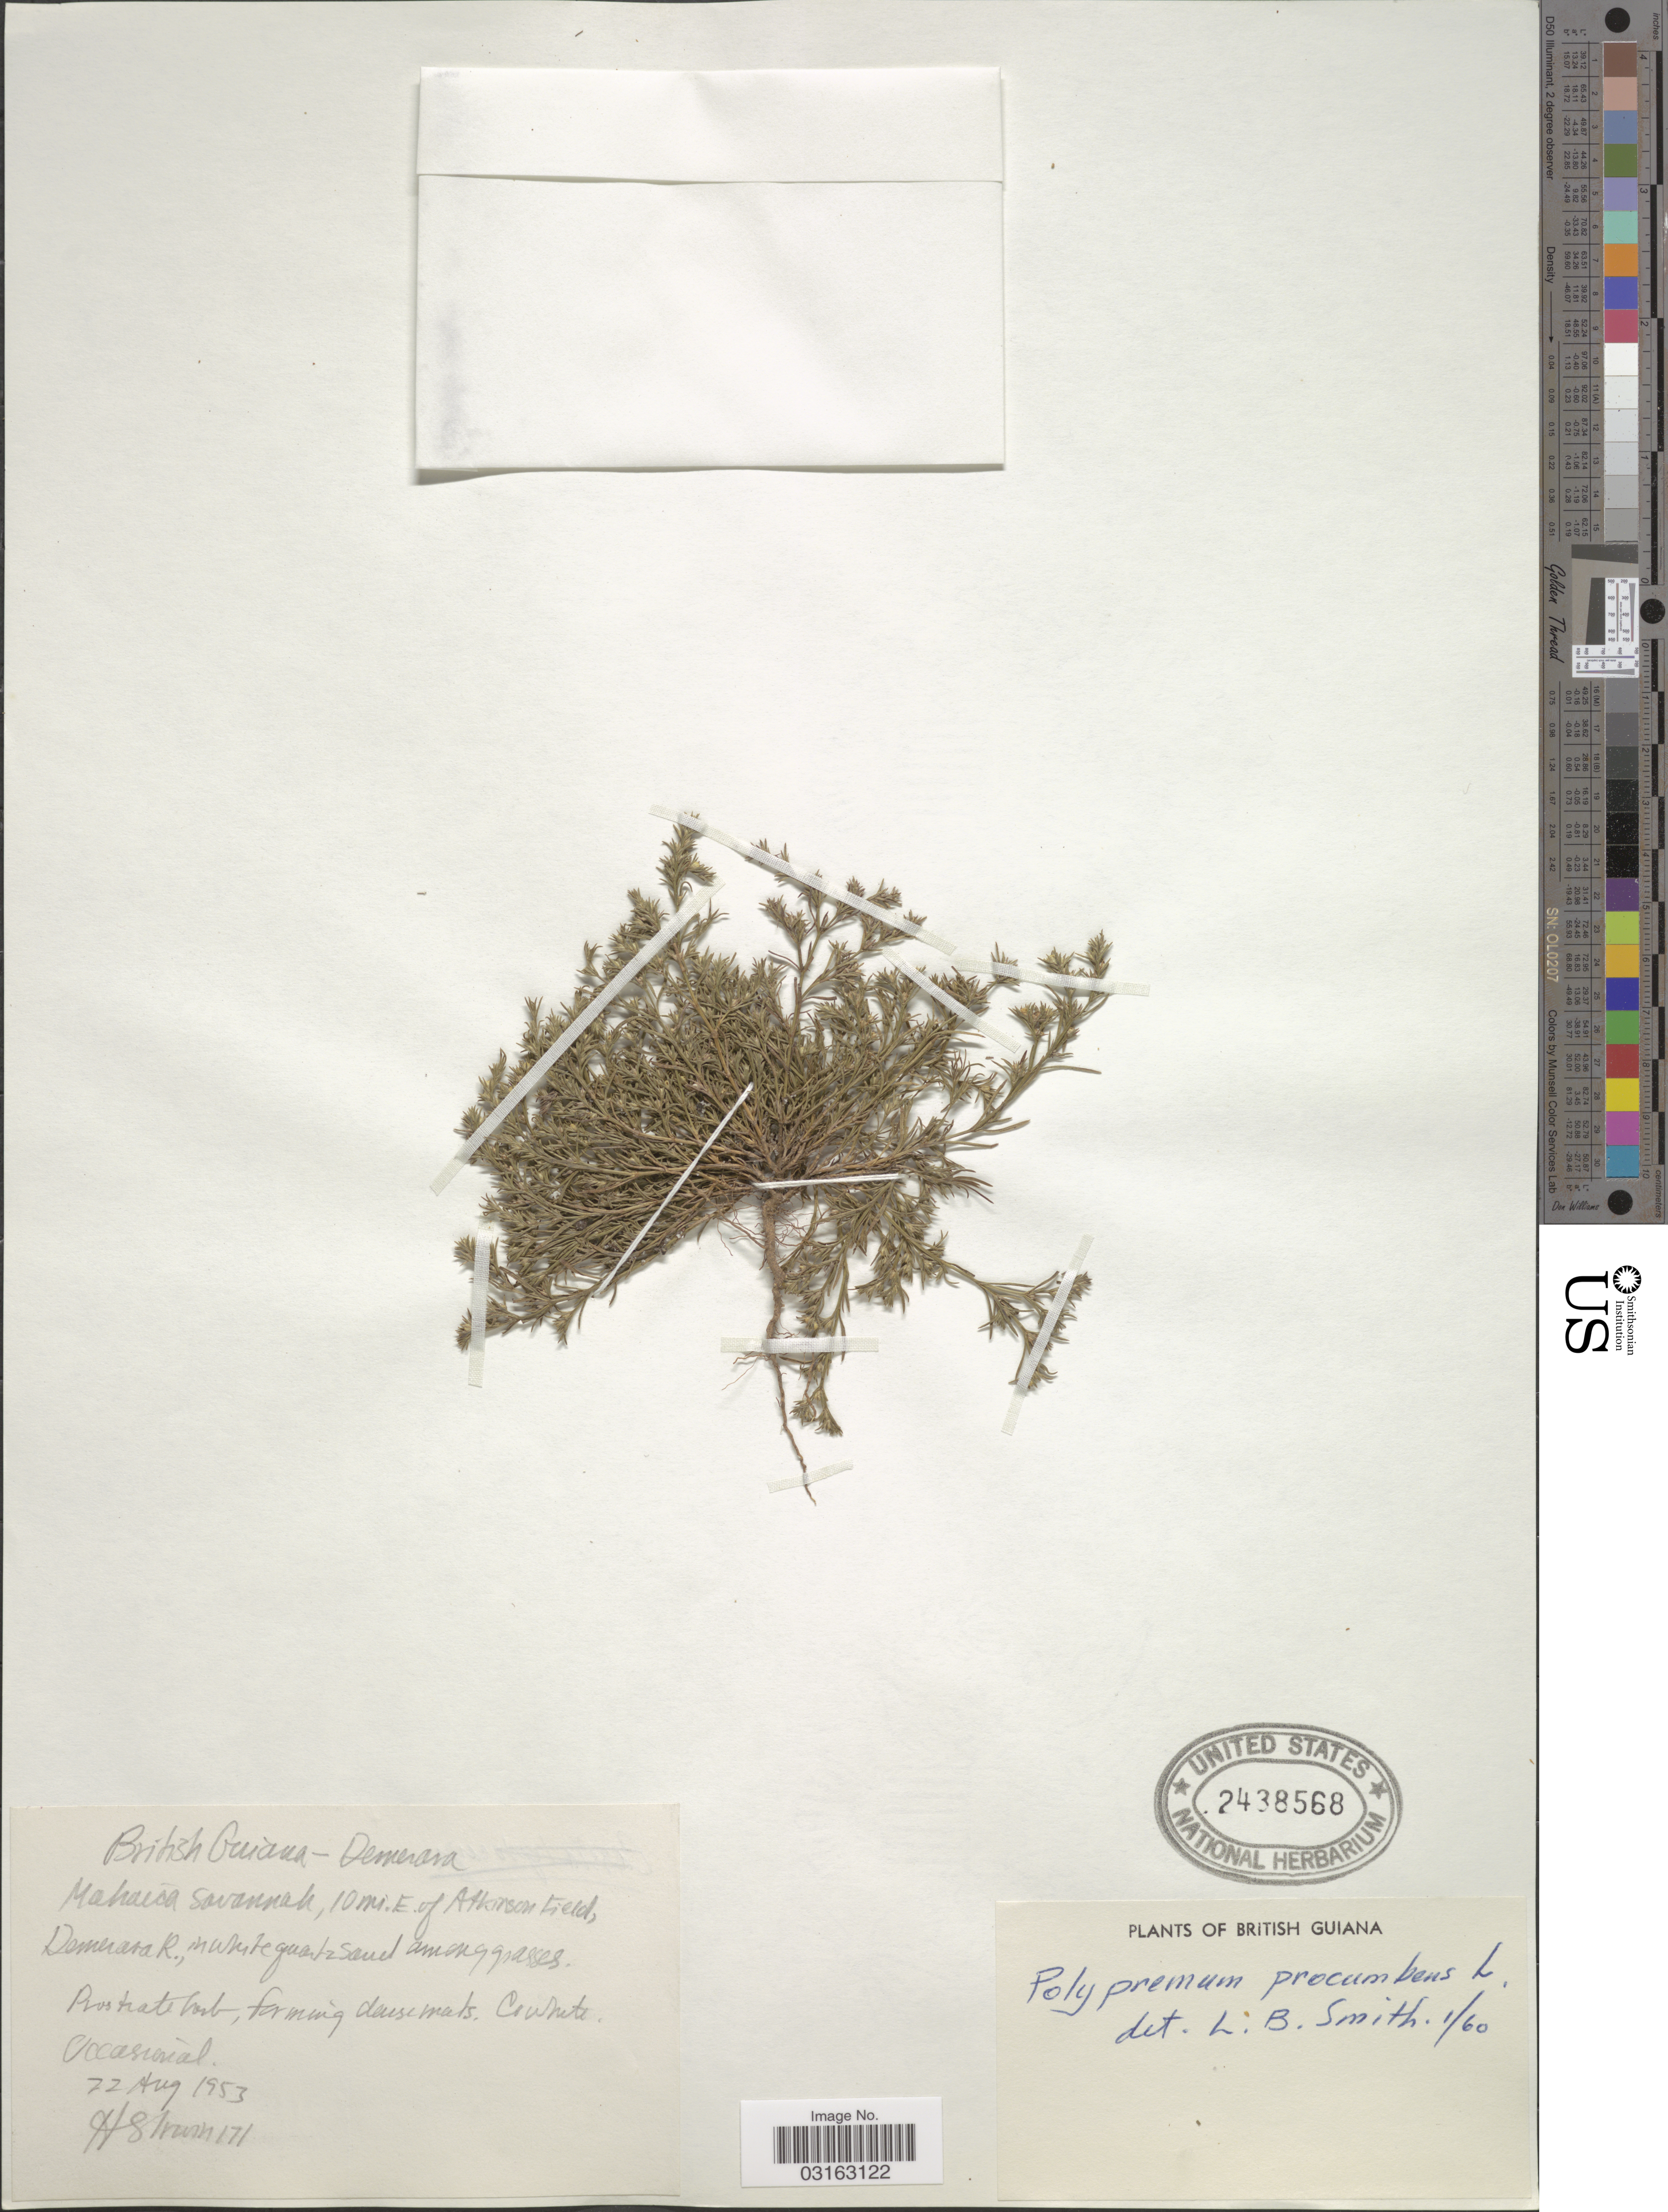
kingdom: Plantae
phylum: Tracheophyta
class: Magnoliopsida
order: Lamiales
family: Tetrachondraceae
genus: Polypremum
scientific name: Polypremum procumbens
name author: L.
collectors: H. Irwin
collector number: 171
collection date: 1953-08-22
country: Guyana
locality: British Guiana- Demarara. Mahaisa savannah, 10 mi. E. of Atkinson Field, Demerara R.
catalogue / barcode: US 2438568